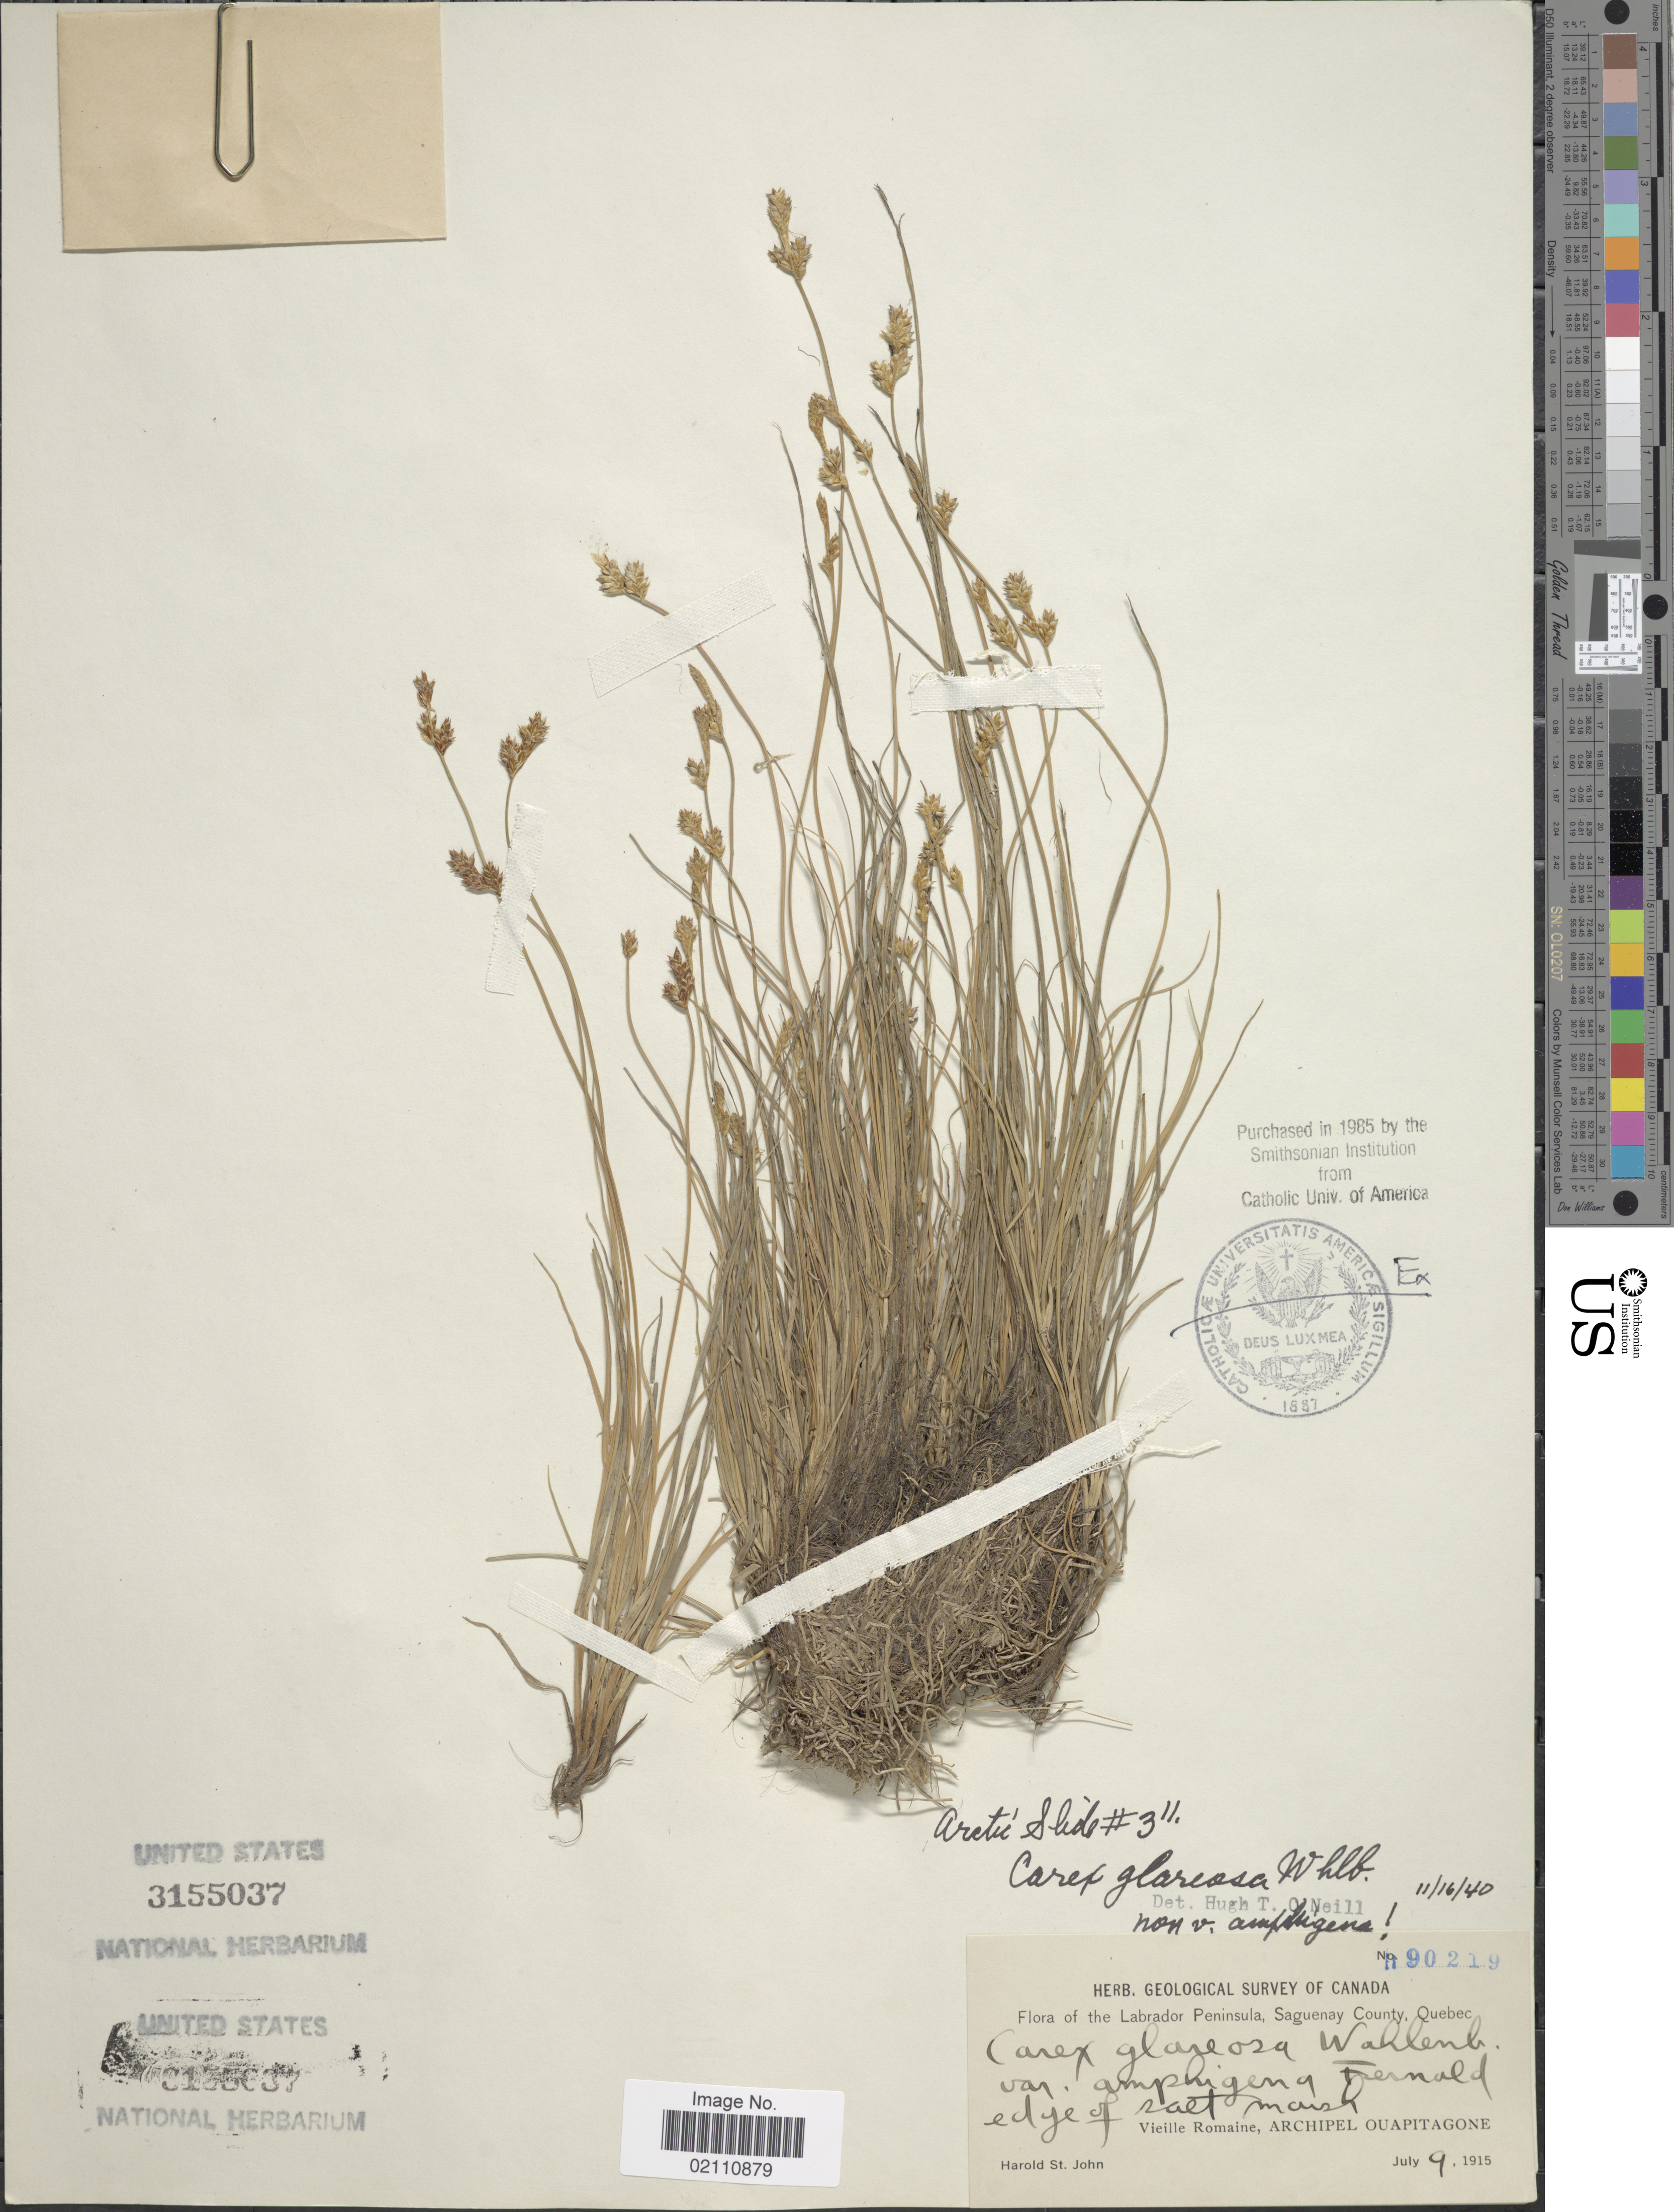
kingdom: Plantae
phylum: Tracheophyta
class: Liliopsida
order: Poales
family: Cyperaceae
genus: Carex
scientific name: Carex glareosa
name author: Schkuhr ex Wahlenb.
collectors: H. St. John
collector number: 90219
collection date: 1915-07-09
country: Canada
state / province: Quebec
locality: The Labrador Peninsula, Saguenay County, Quebec, Vieille Romaine, Archipel Ouapitagone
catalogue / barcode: US 3155037